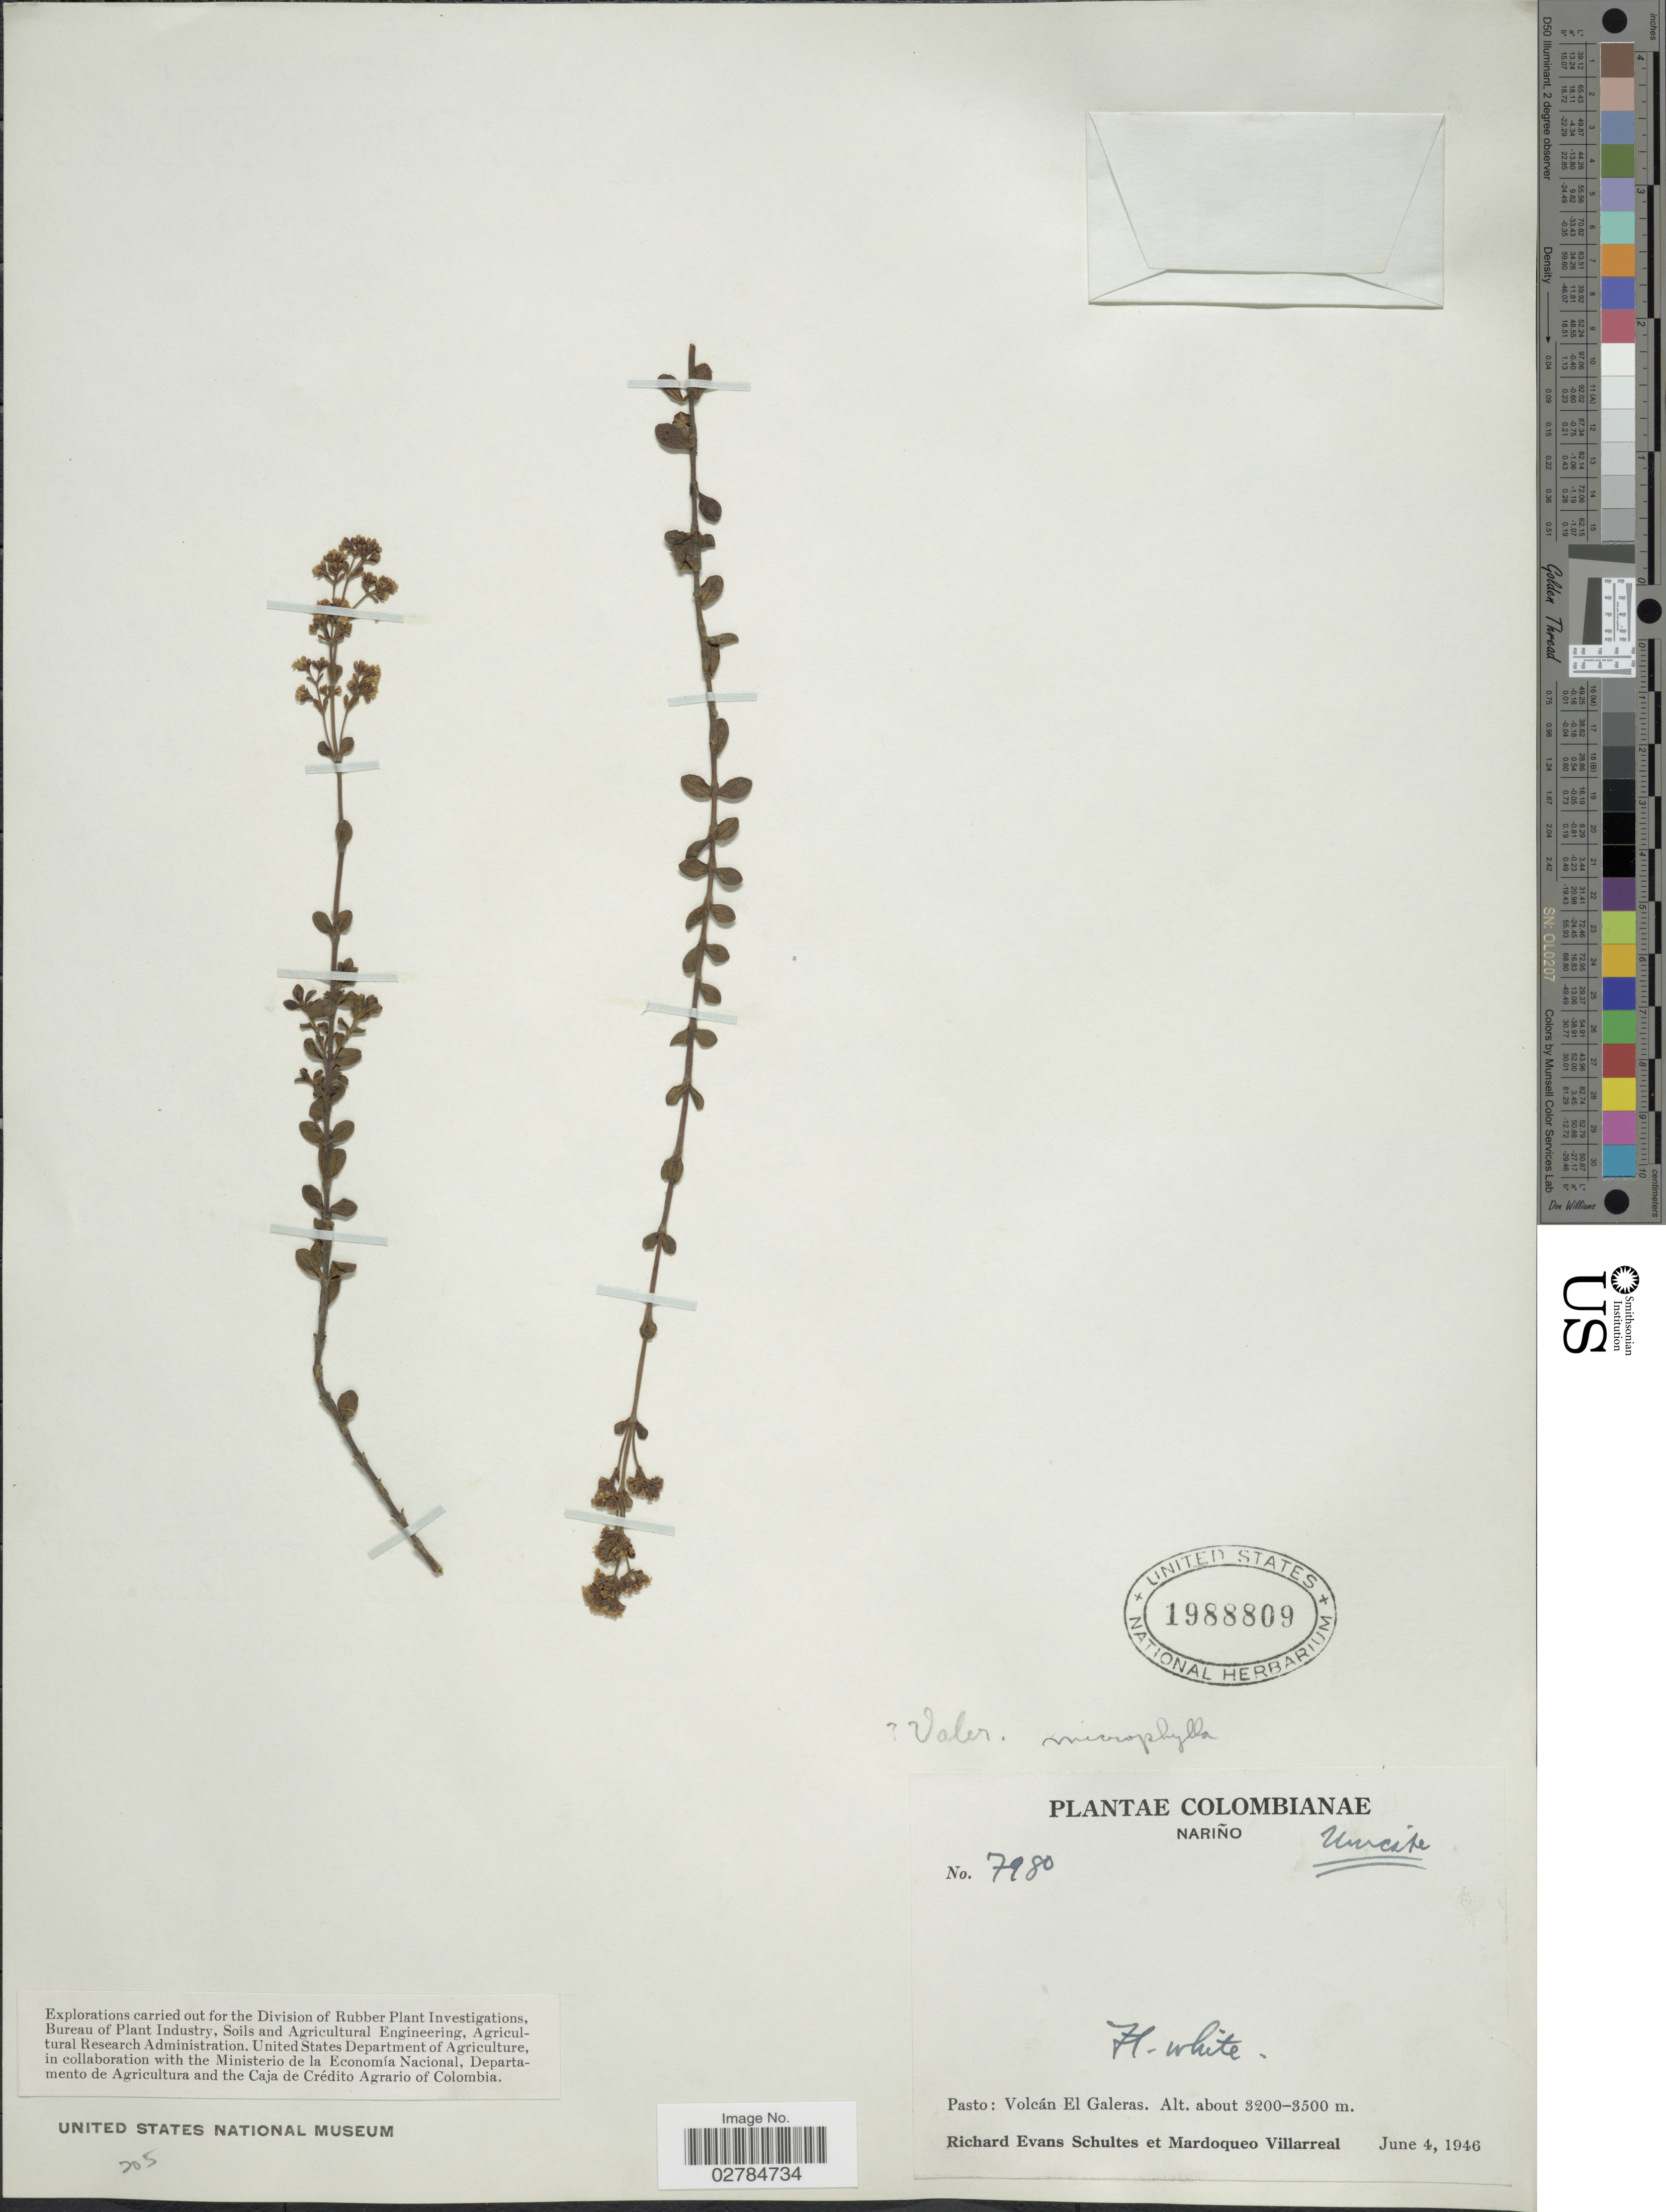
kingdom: Plantae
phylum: Tracheophyta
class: Magnoliopsida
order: Dipsacales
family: Caprifoliaceae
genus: Valeriana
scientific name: Valeriana microphylla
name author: Kunth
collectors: R. E. Schultes & M. Villarreal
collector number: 7980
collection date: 1946-06-04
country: Colombia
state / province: Nariño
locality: Pasto: Volcán El Galeras.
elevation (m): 3200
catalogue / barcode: US 1988809